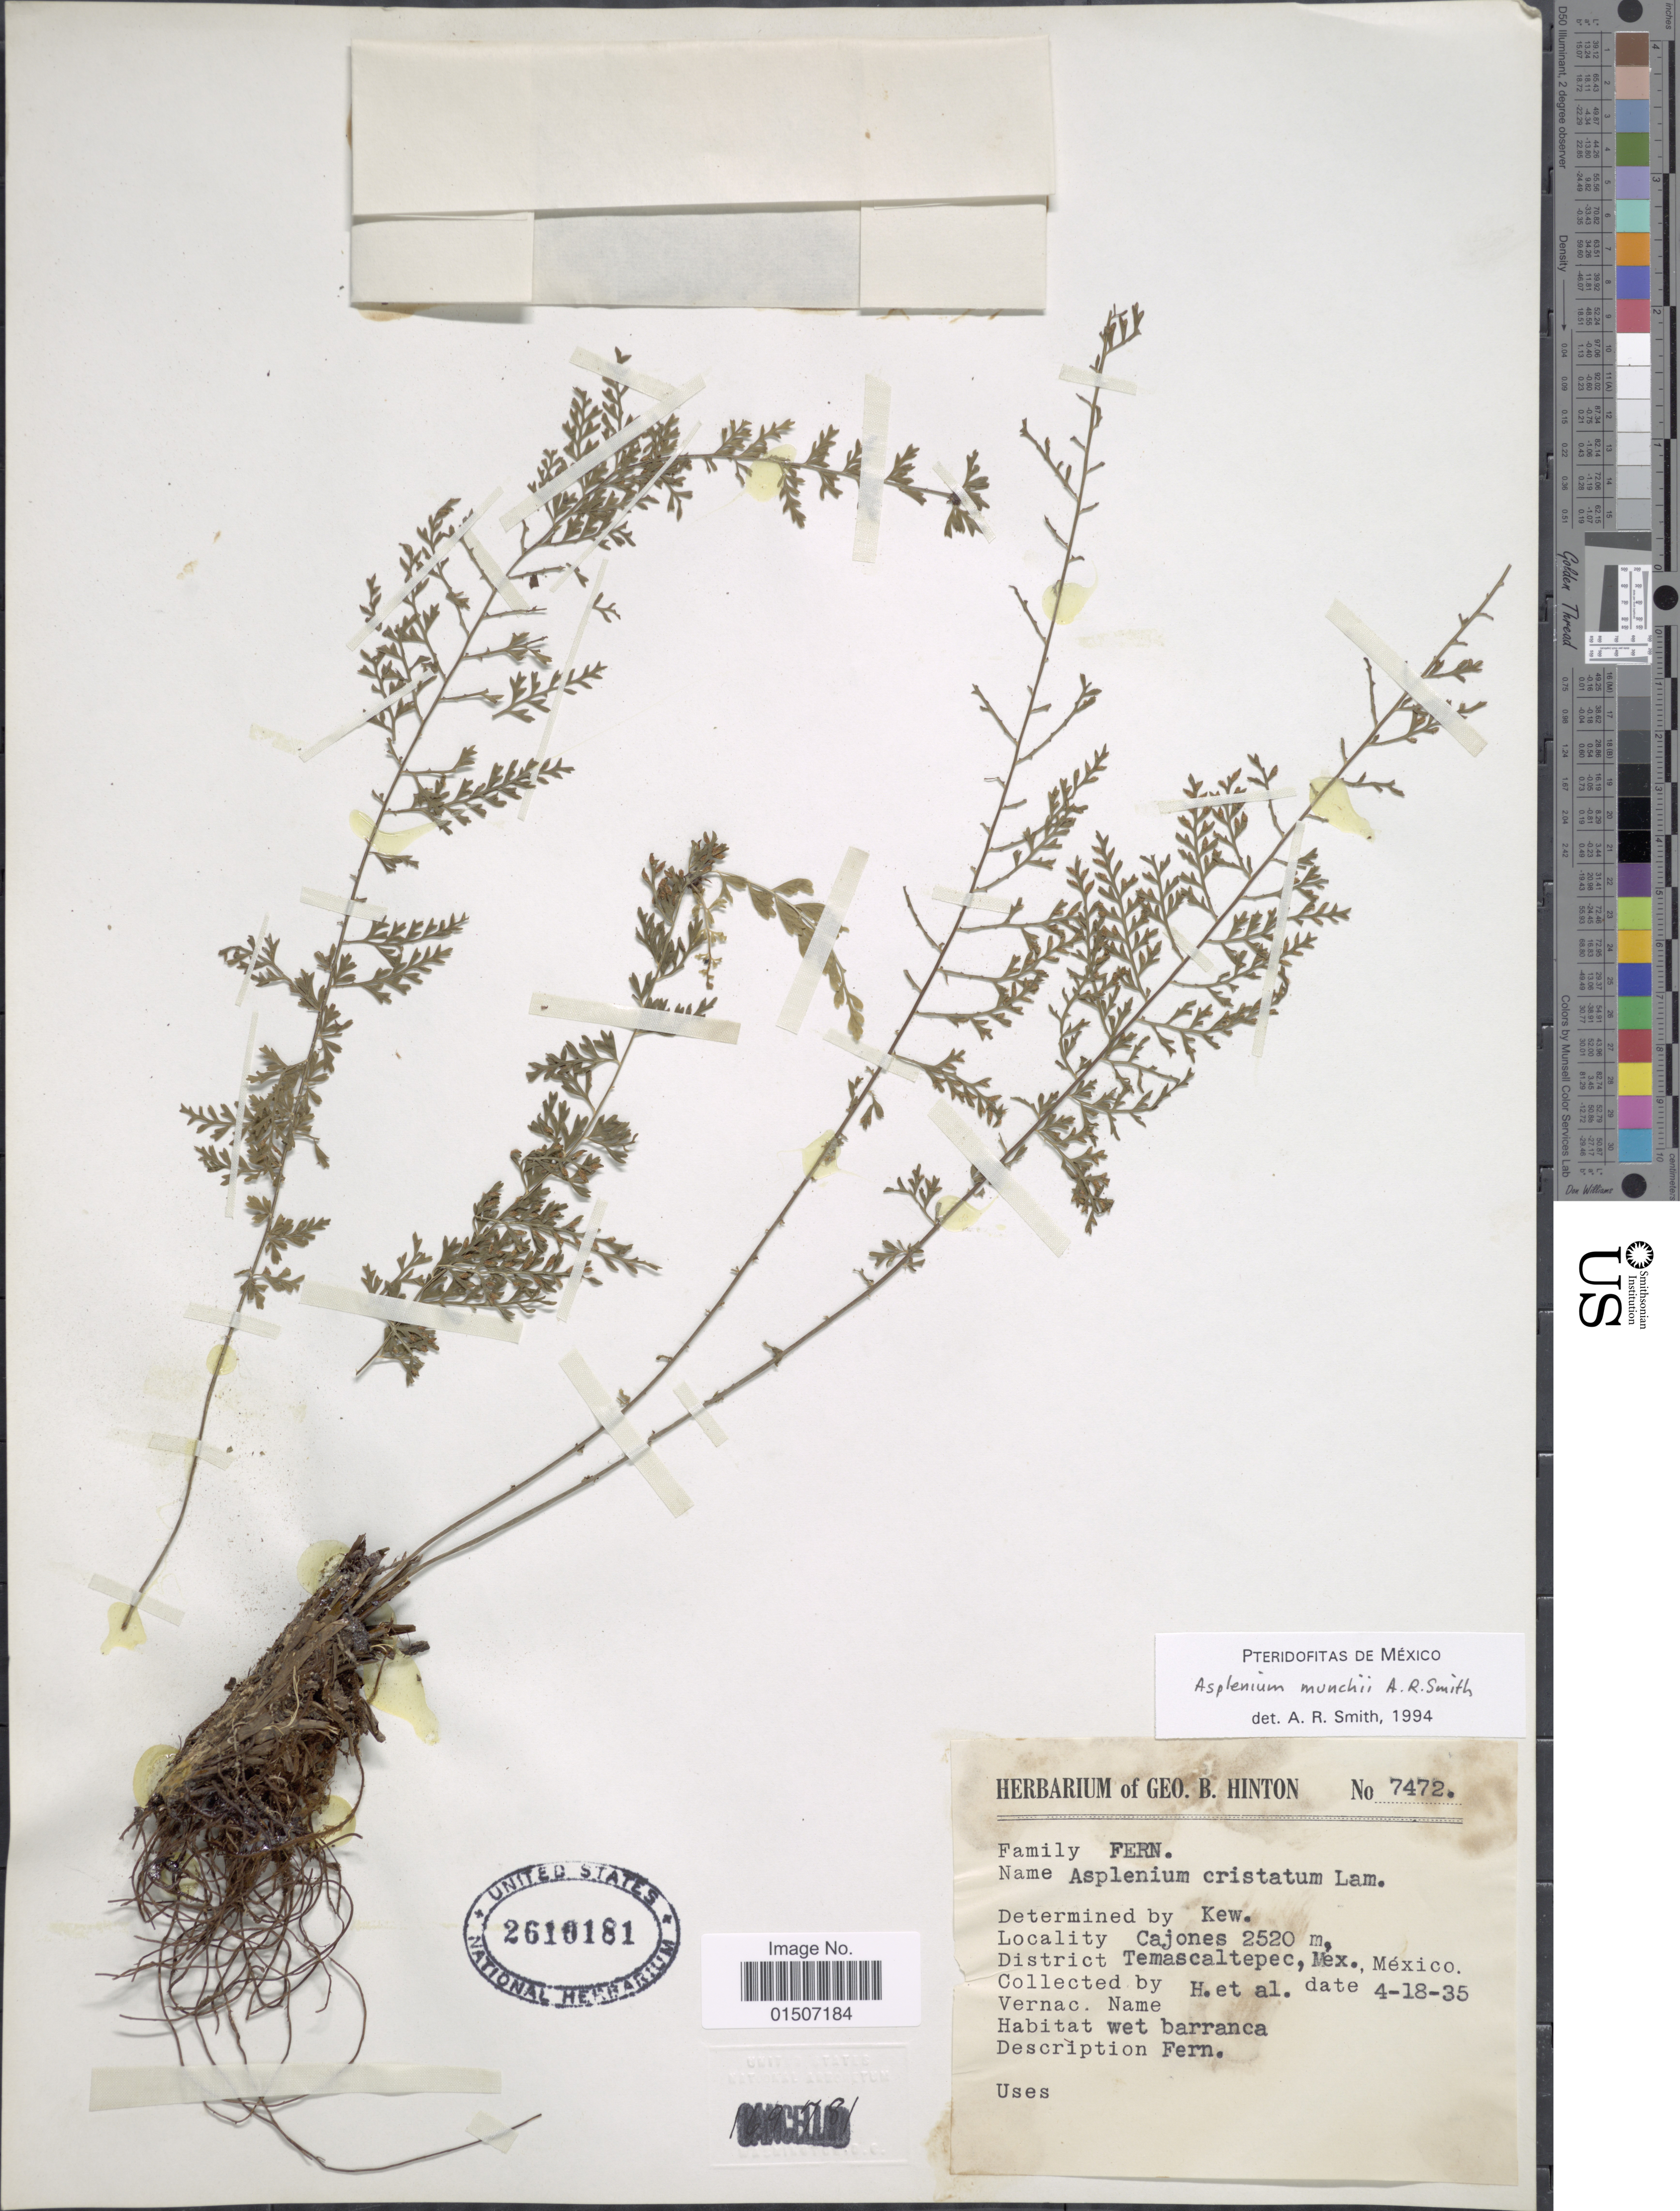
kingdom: Plantae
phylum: Tracheophyta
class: Polypodiopsida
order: Polypodiales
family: Aspleniaceae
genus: Asplenium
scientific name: Asplenium muenchii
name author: A.R. Sm.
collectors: G. B. Hinton & et al.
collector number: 7472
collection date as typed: Transcribed d/m/y: 18/4/35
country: Mexico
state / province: México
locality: Cajones, District Temascaltepec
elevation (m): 2520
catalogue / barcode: US 2610181